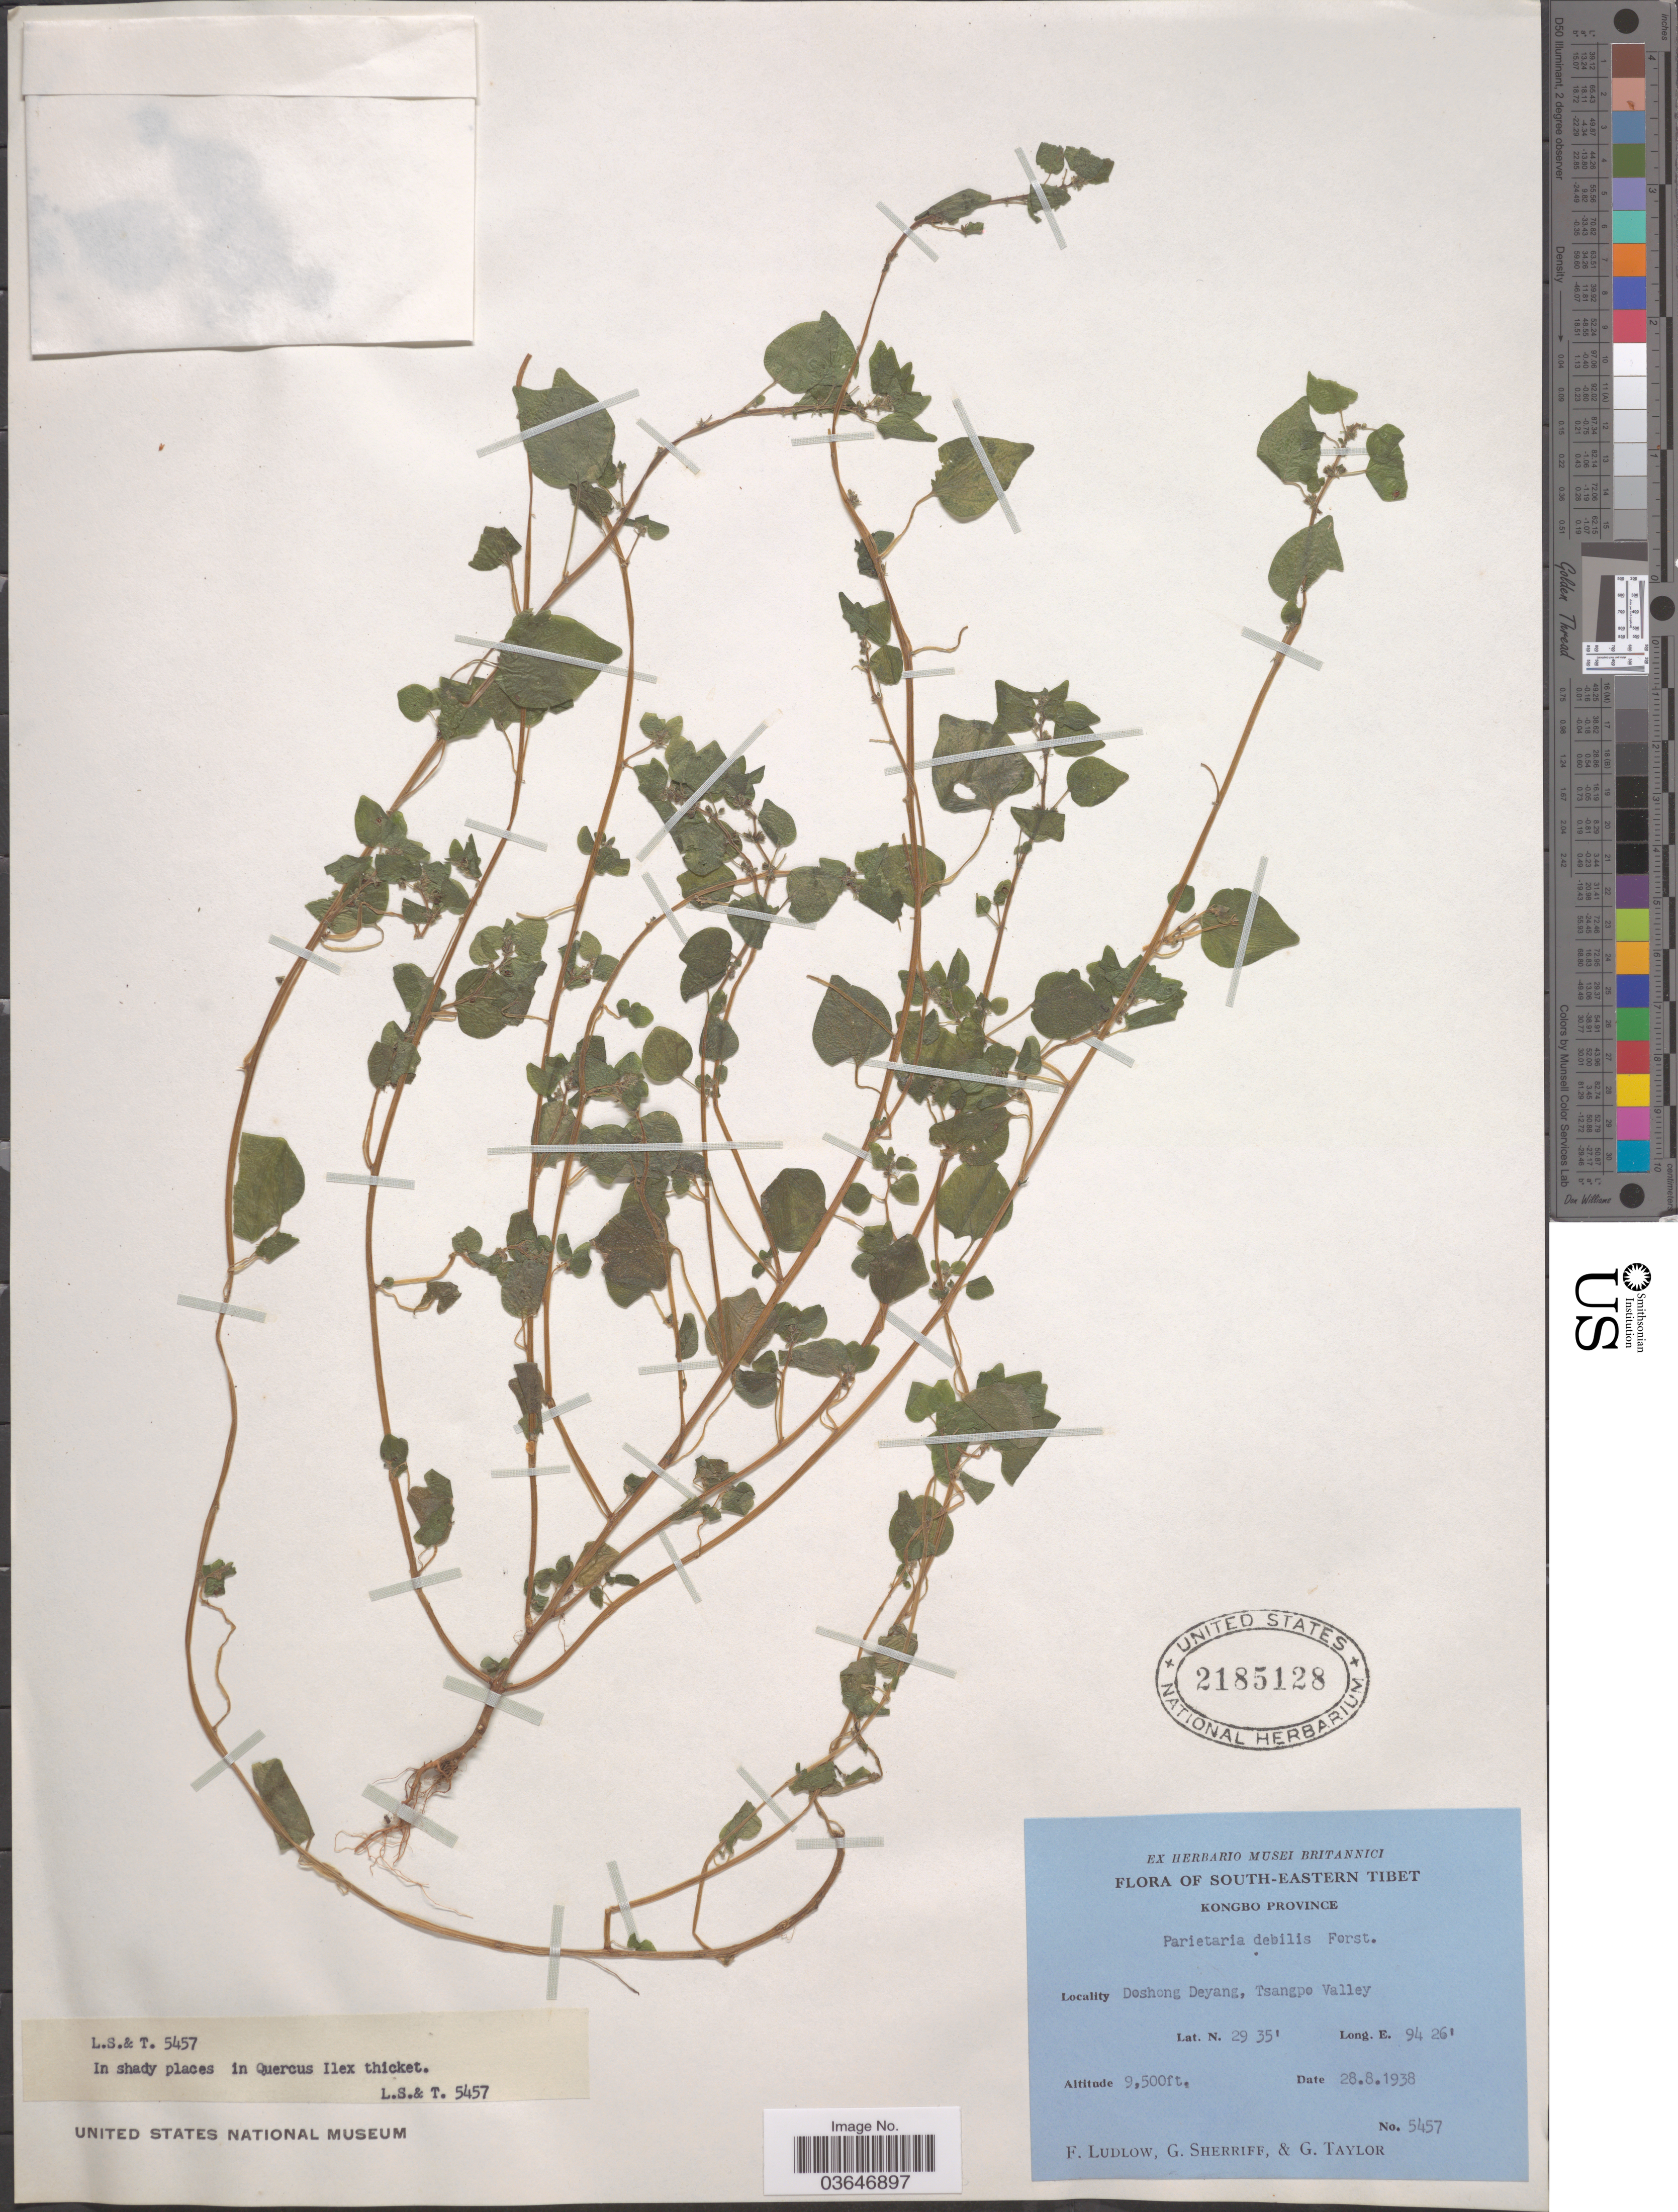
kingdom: Plantae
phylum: Tracheophyta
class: Magnoliopsida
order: Rosales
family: Urticaceae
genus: Parietaria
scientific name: Parietaria debilis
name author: G. Forst.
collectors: F. Ludlow, G. Sherriff & G. Taylor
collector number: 5457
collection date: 1938-08-28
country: China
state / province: Xizang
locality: South-Eastern Tibet. Kongbo Province. Doshong Deyang, Tsangpo Valley.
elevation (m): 2896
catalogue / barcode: US 2185128